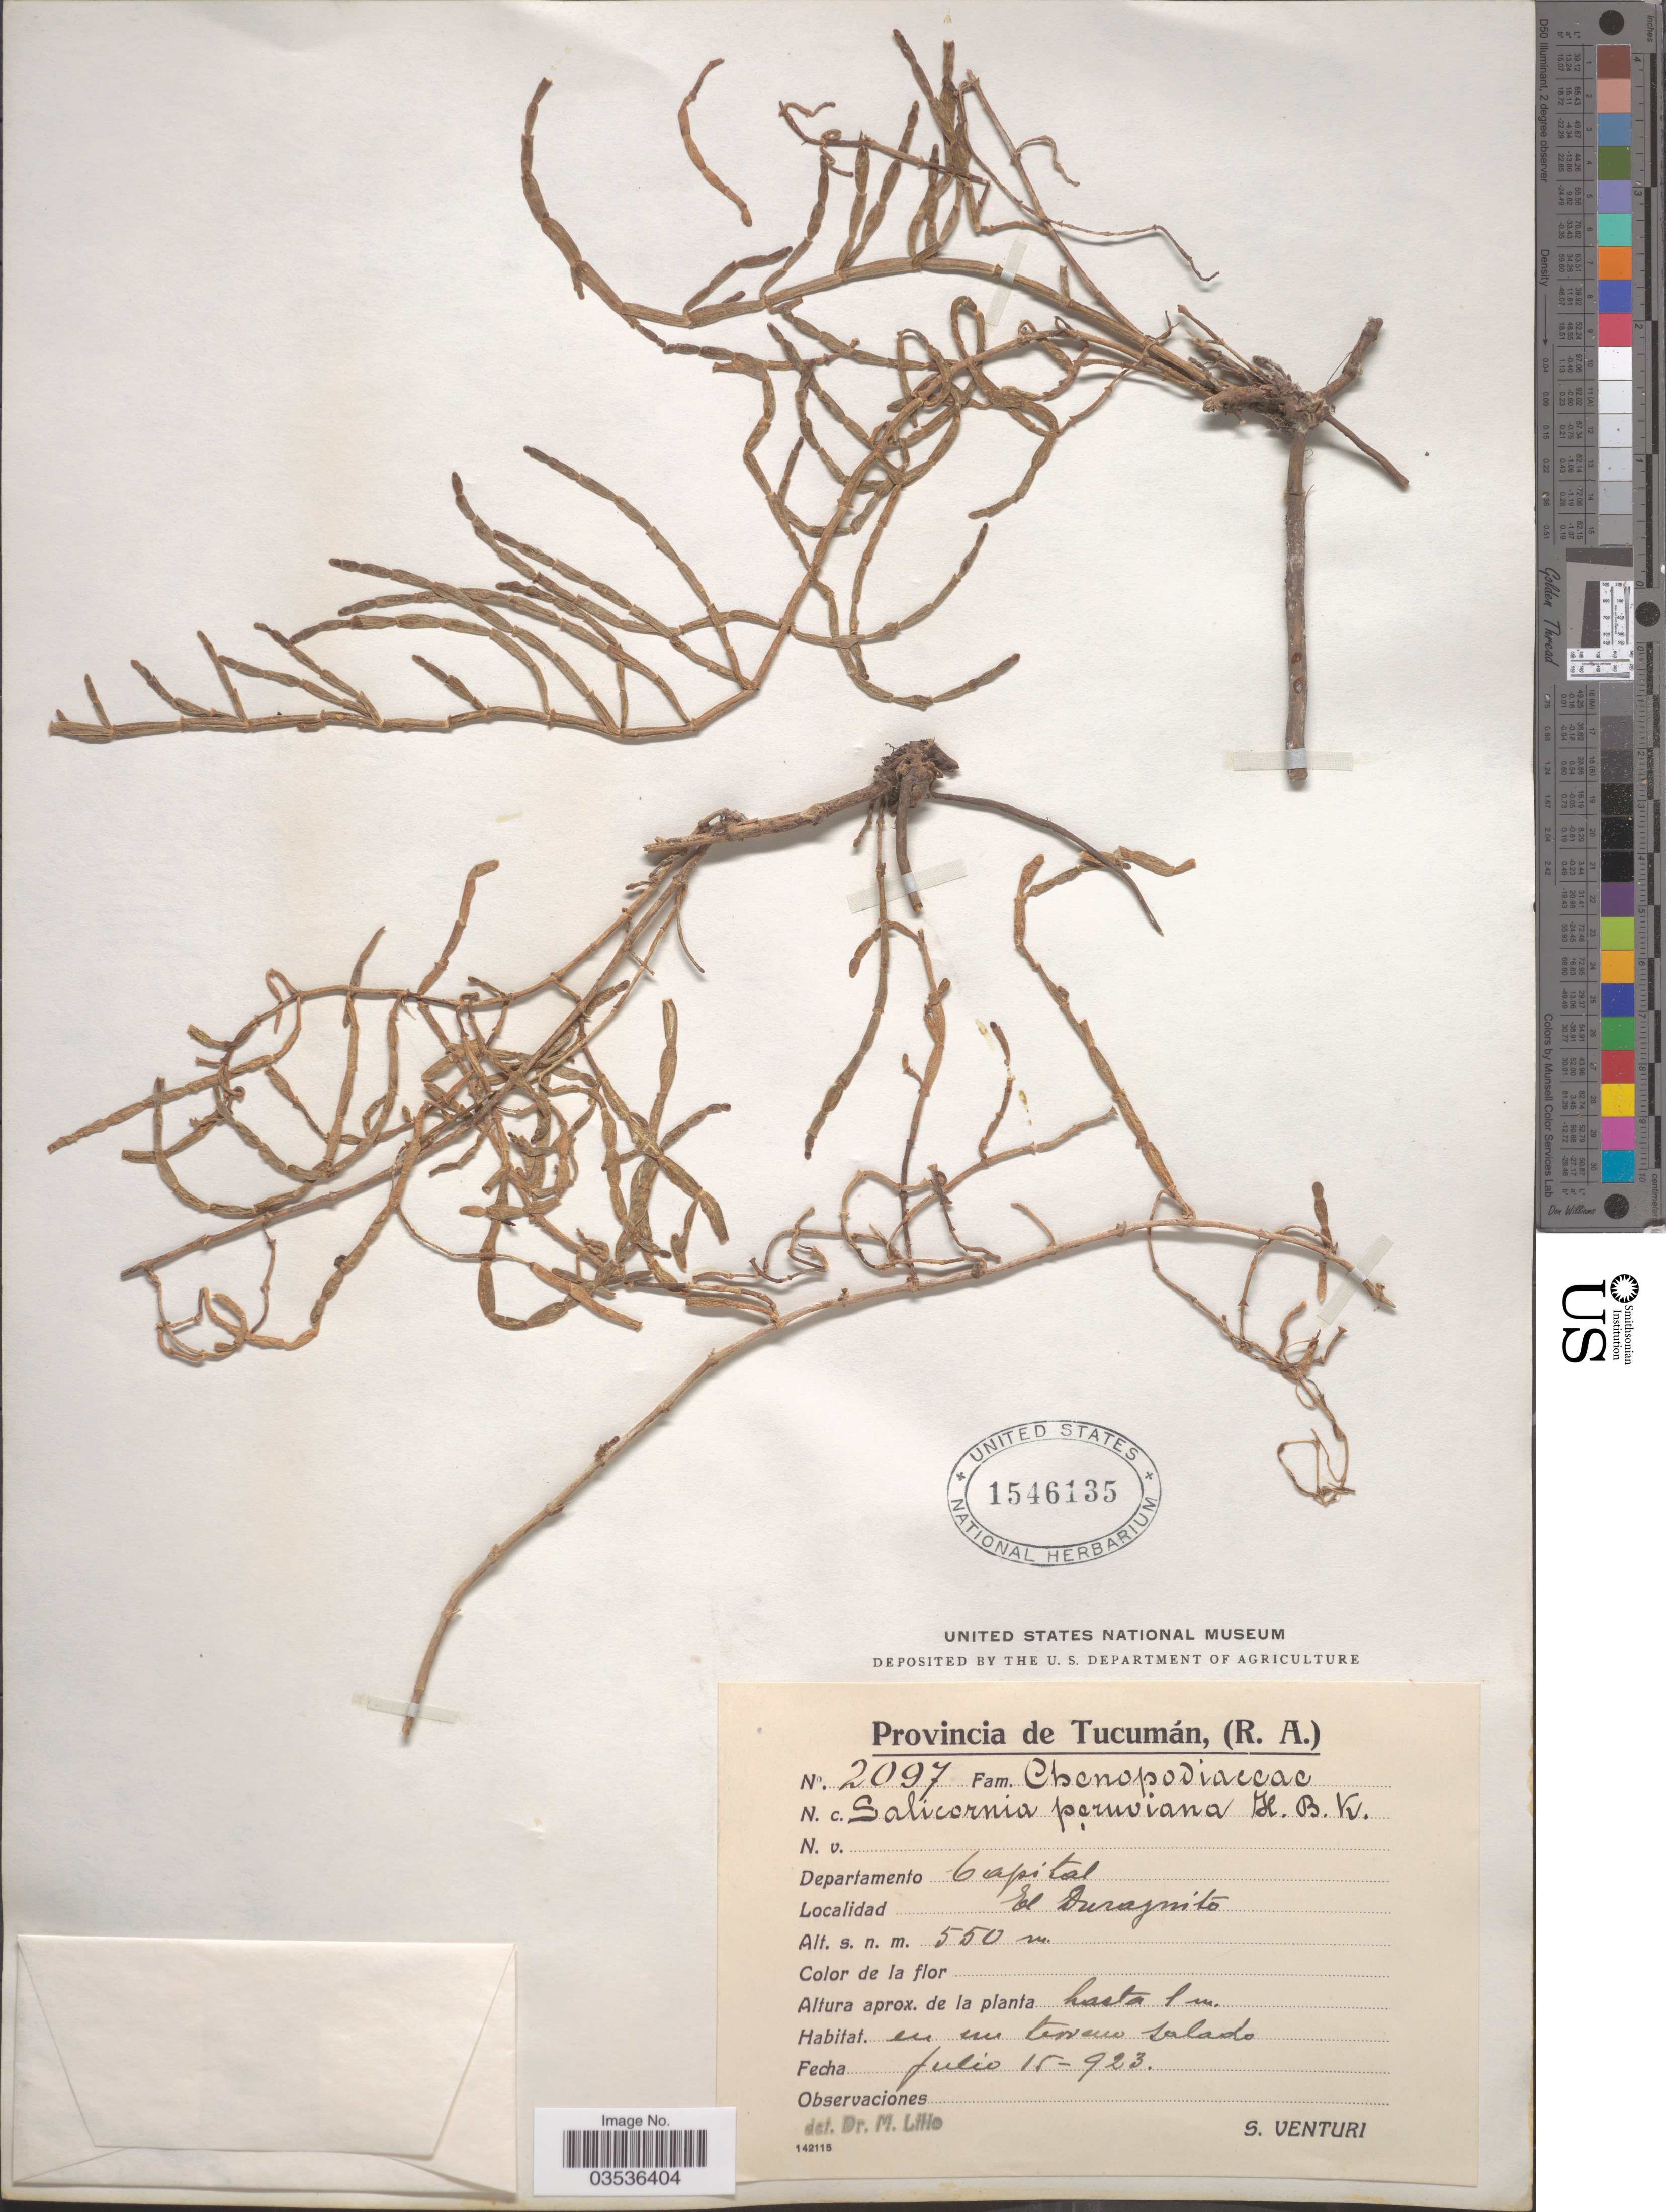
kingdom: Plantae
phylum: Tracheophyta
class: Magnoliopsida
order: Caryophyllales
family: Amaranthaceae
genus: Salicornia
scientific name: Salicornia fruticosa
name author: (L.) L.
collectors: S. Venturi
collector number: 2097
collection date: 1923-07-15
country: Argentina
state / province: Tucuman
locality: Departamento Capital. El Duraznito.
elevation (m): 550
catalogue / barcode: US 1546135